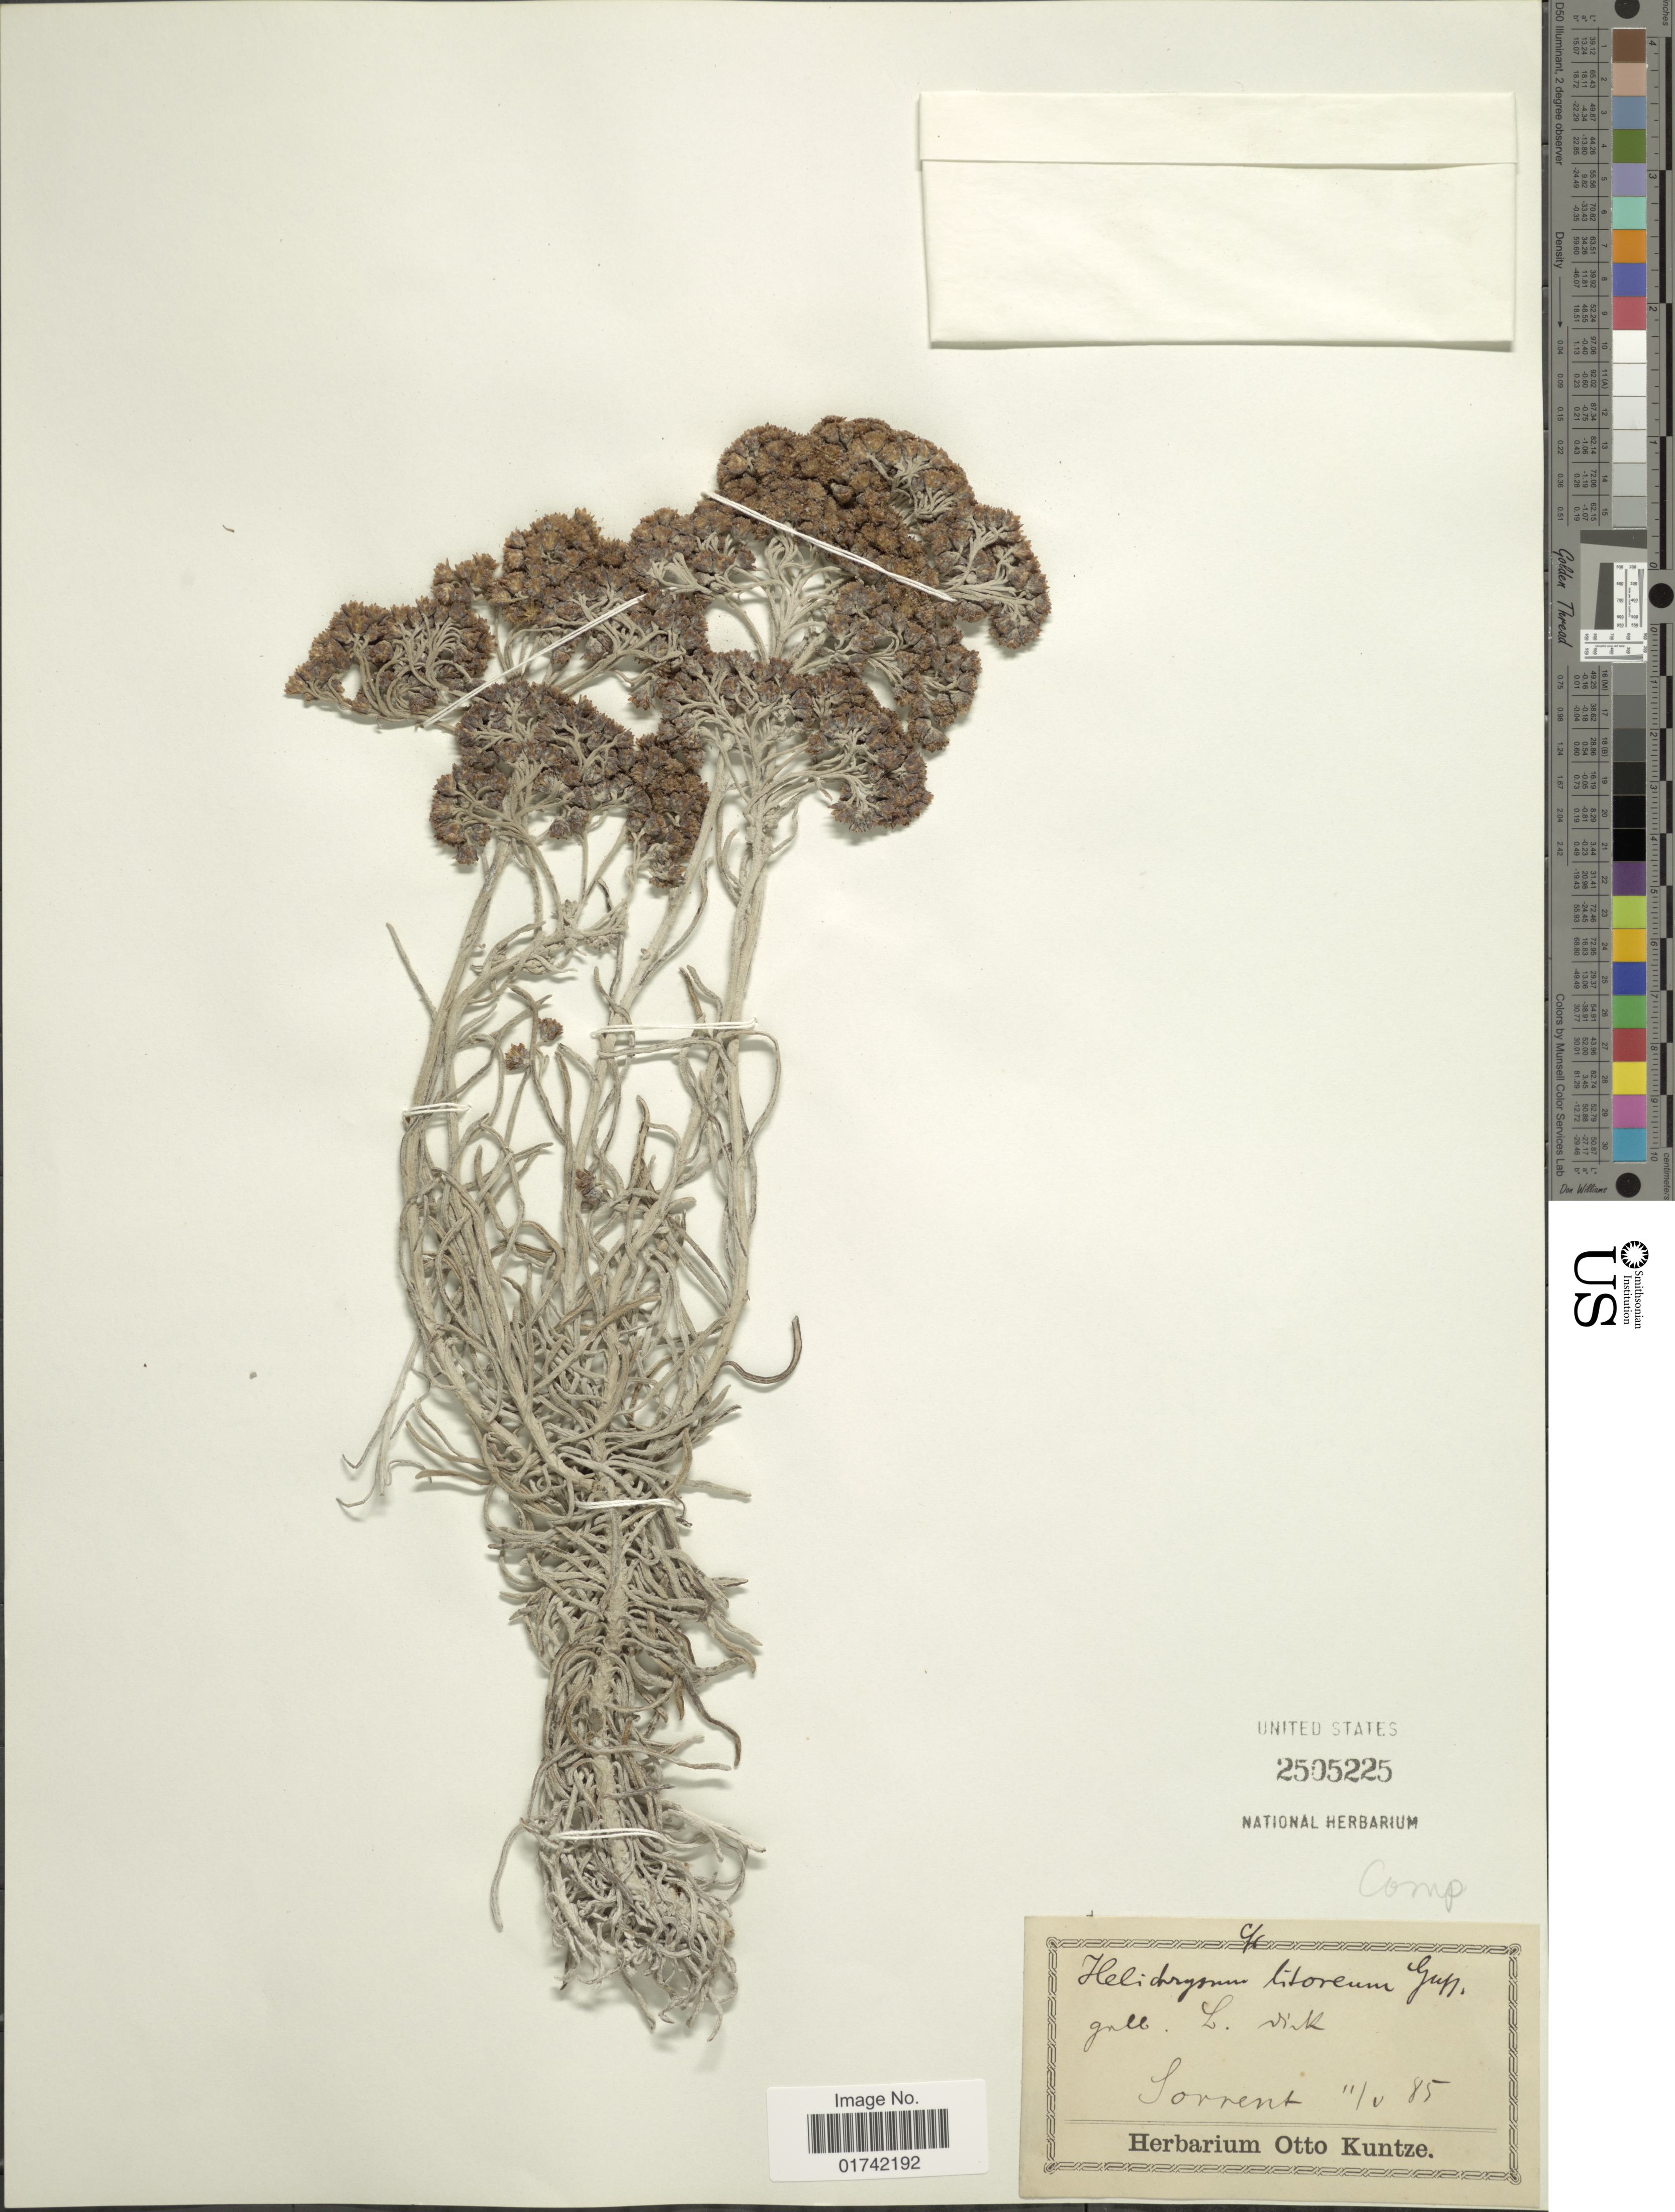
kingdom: Plantae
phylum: Tracheophyta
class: Magnoliopsida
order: Asterales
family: Asteraceae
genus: Helichrysum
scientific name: Helichrysum litoreum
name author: Gussone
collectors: ex herb. Otto Kuntze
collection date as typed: Transcribed d/m/y: 11/5/85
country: Italy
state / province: Campania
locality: Sorrent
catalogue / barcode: US 2505225